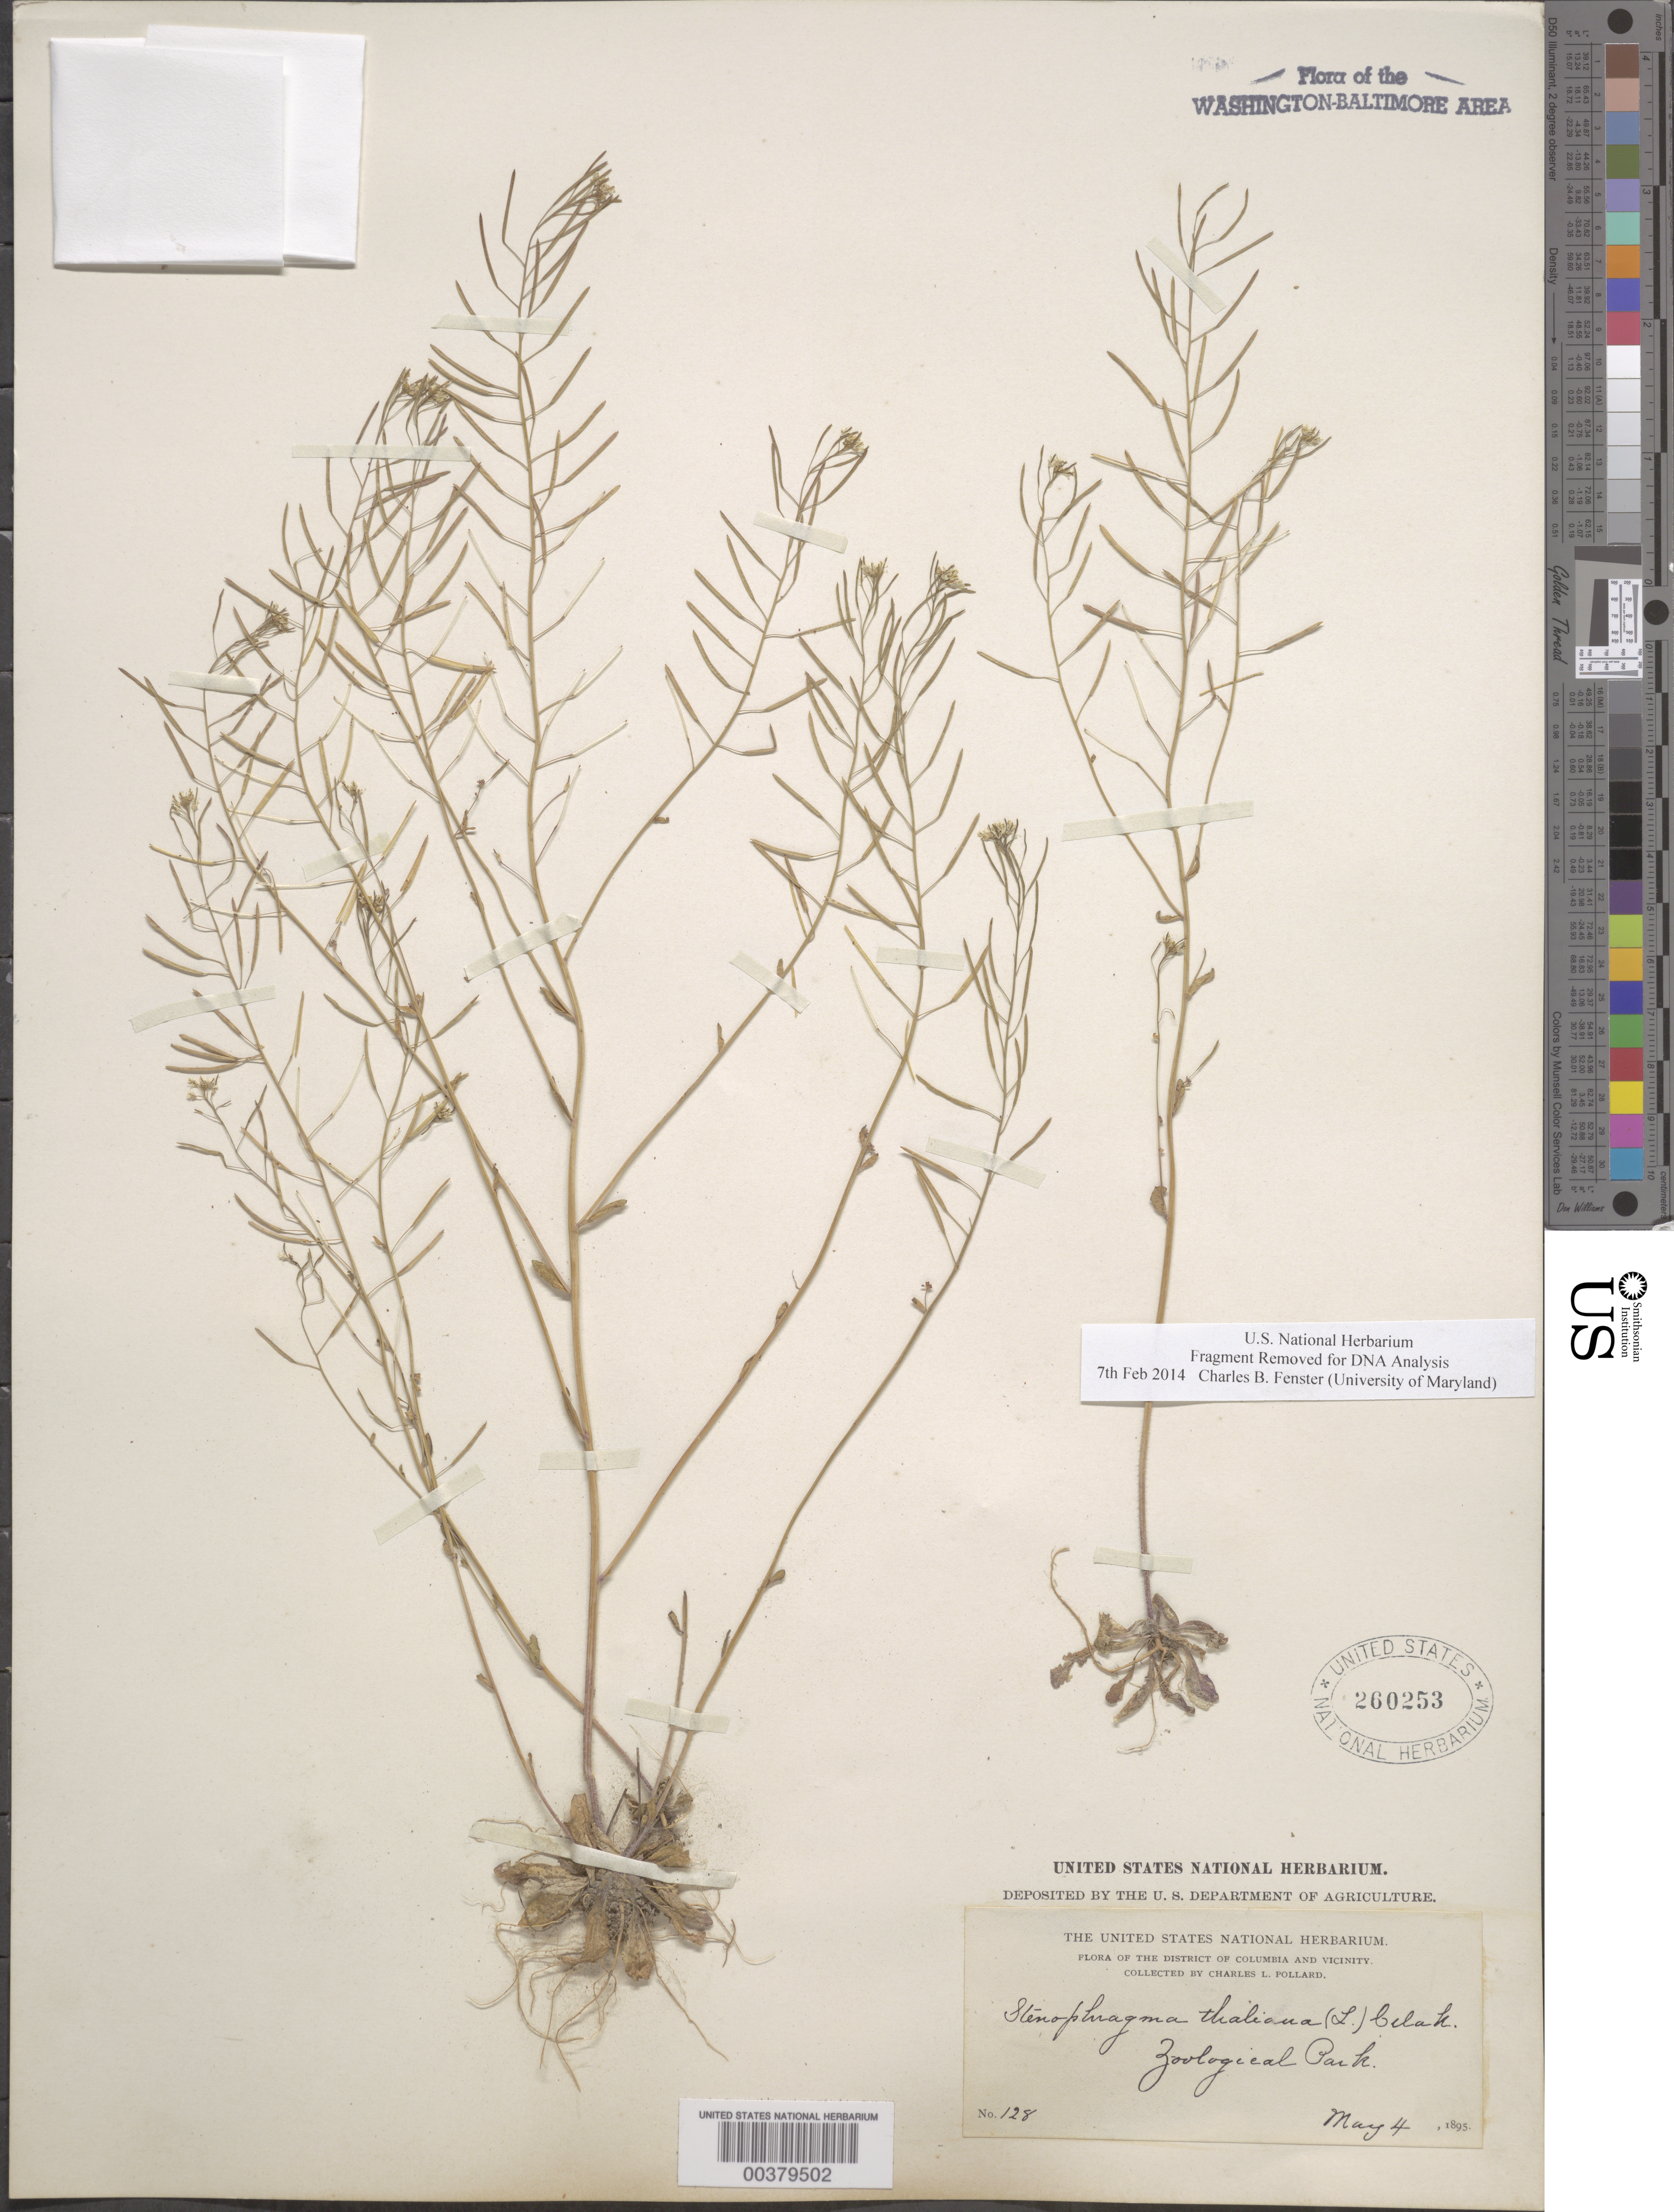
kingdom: Plantae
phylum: Tracheophyta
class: Magnoliopsida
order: Brassicales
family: Brassicaceae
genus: Arabidopsis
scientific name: Arabidopsis thaliana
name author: (L.) Heynh.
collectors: C. L. Pollard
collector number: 128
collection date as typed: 04 May 1895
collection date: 1895-05-04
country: United States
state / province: District of Columbia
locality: Zoological Park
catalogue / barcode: US 260253